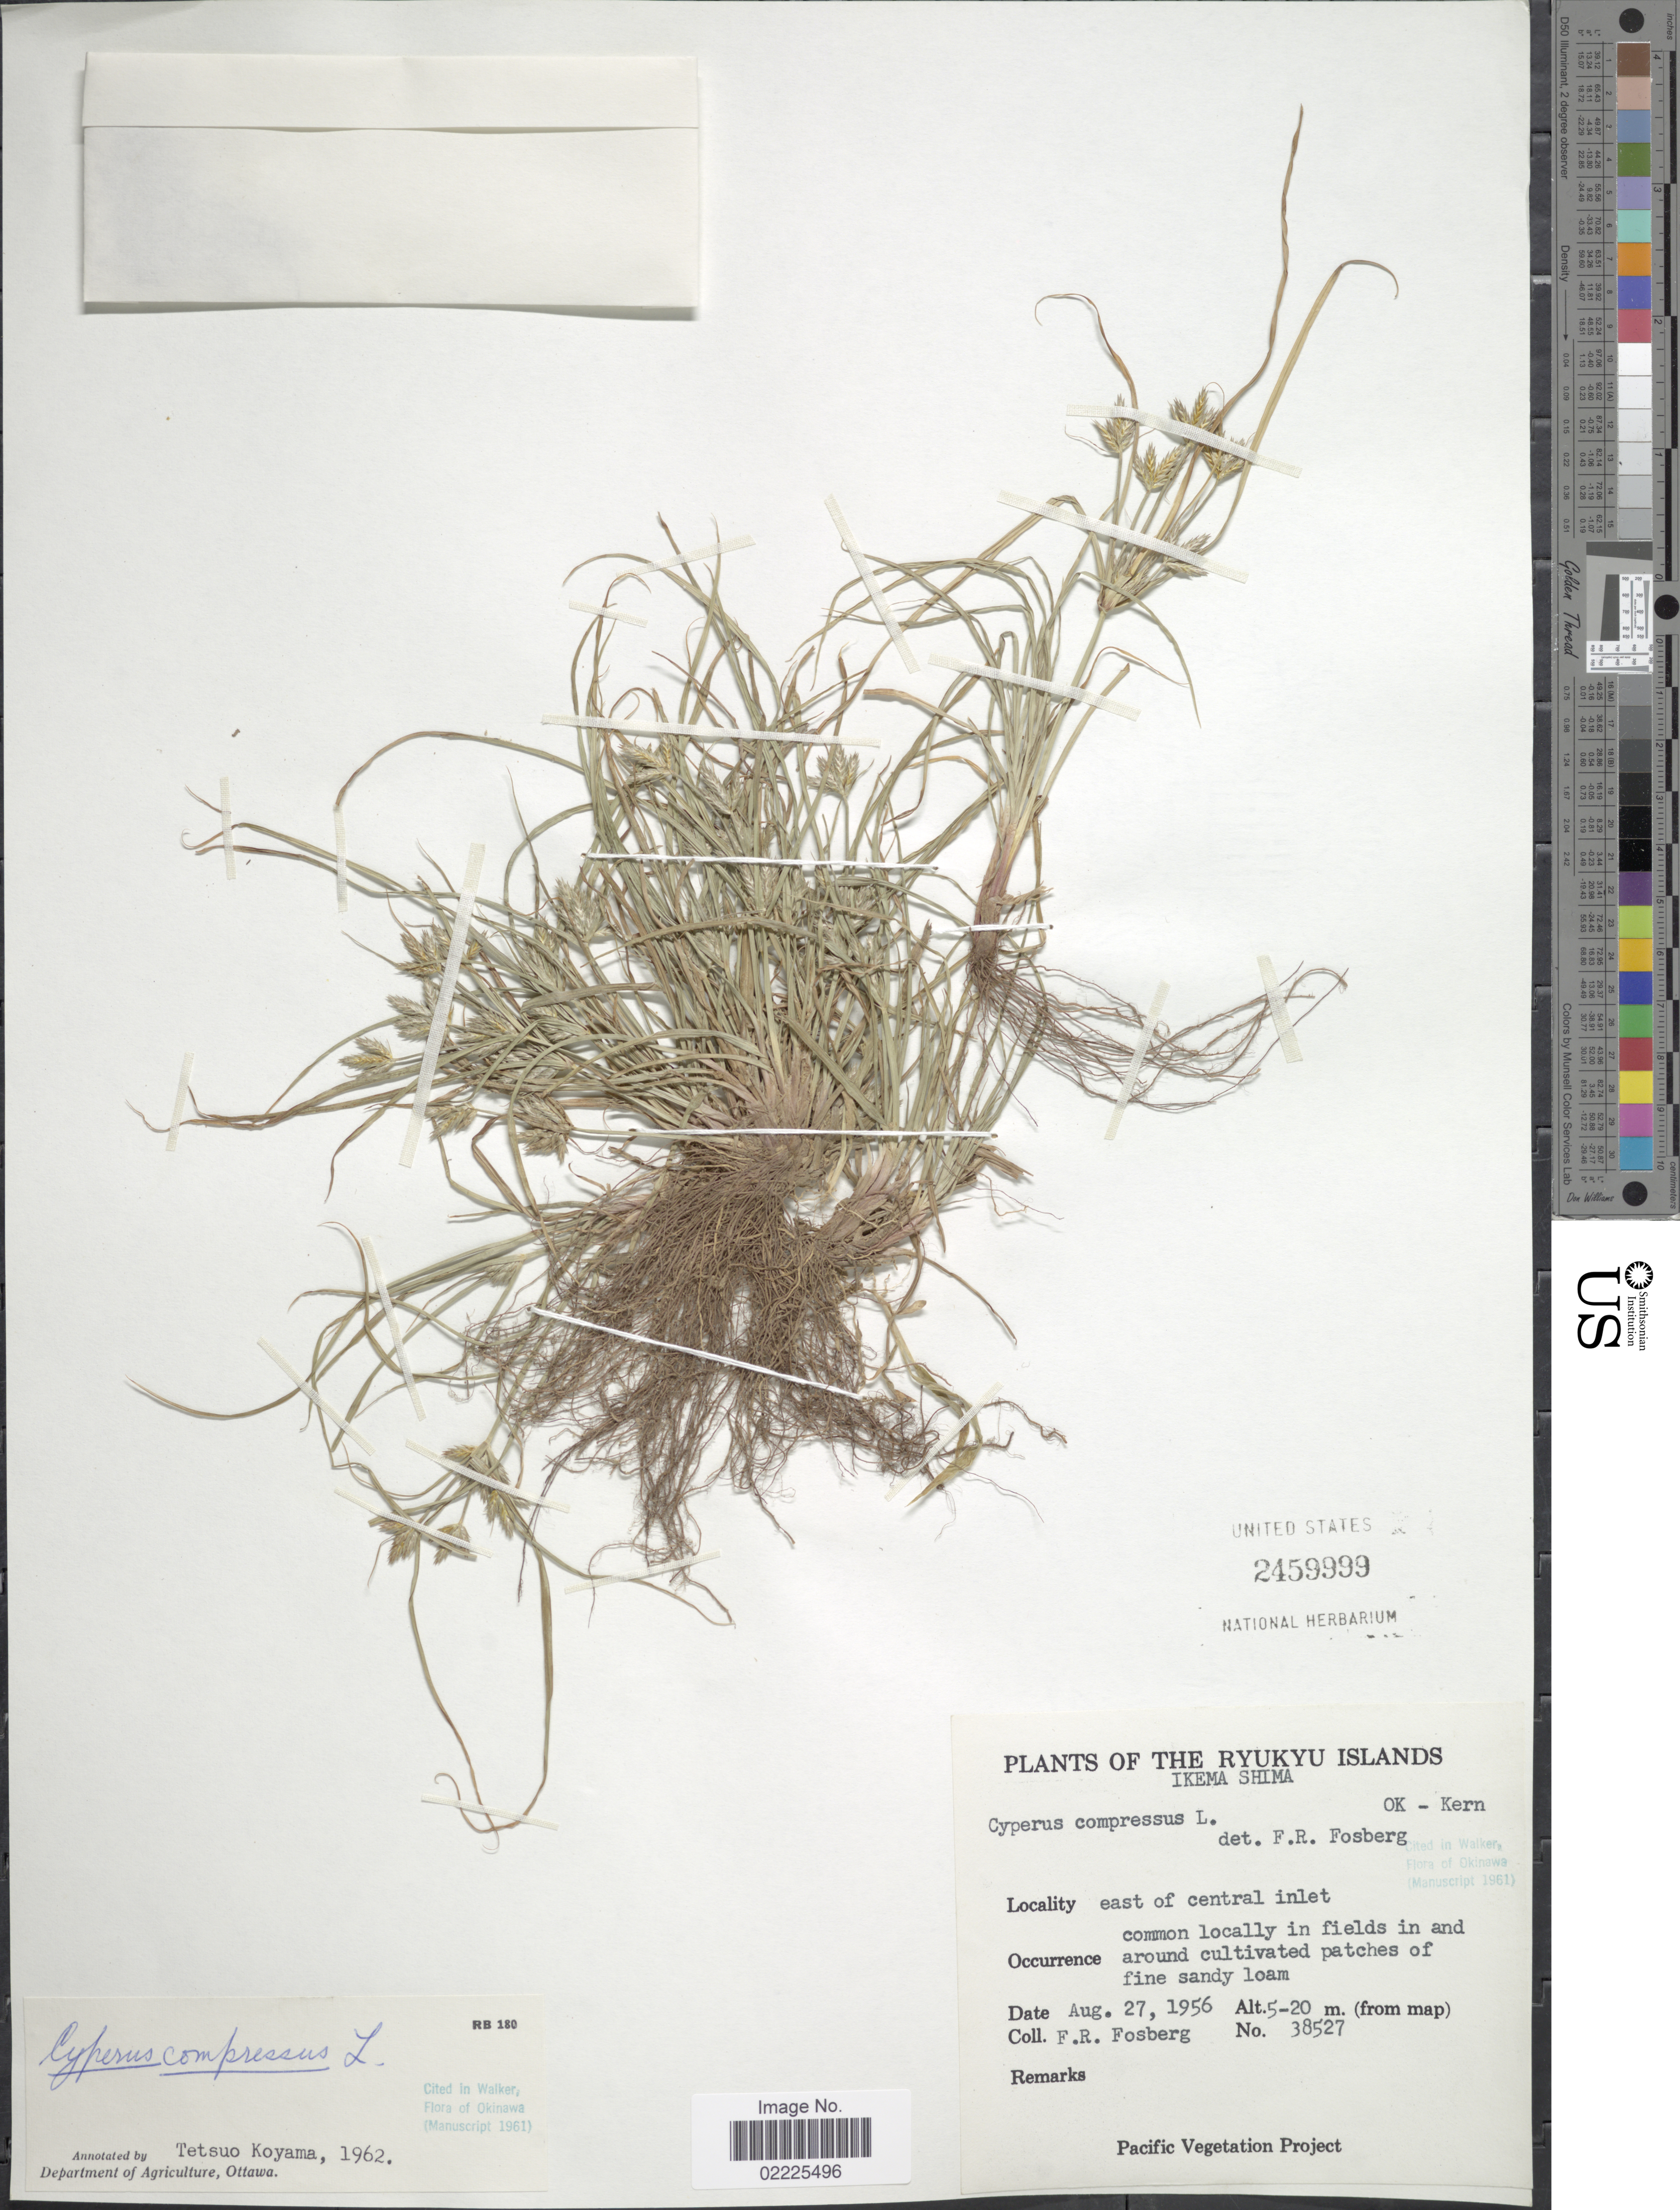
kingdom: Plantae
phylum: Tracheophyta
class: Liliopsida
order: Poales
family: Cyperaceae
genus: Cyperus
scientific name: Cyperus compressus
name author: L.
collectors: F. R. Fosberg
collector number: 38527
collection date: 1956-08-27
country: Japan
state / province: Okinawa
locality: The Ryukyu Islands, Ikema Shima, east of central inlet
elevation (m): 5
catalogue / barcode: US 2459999